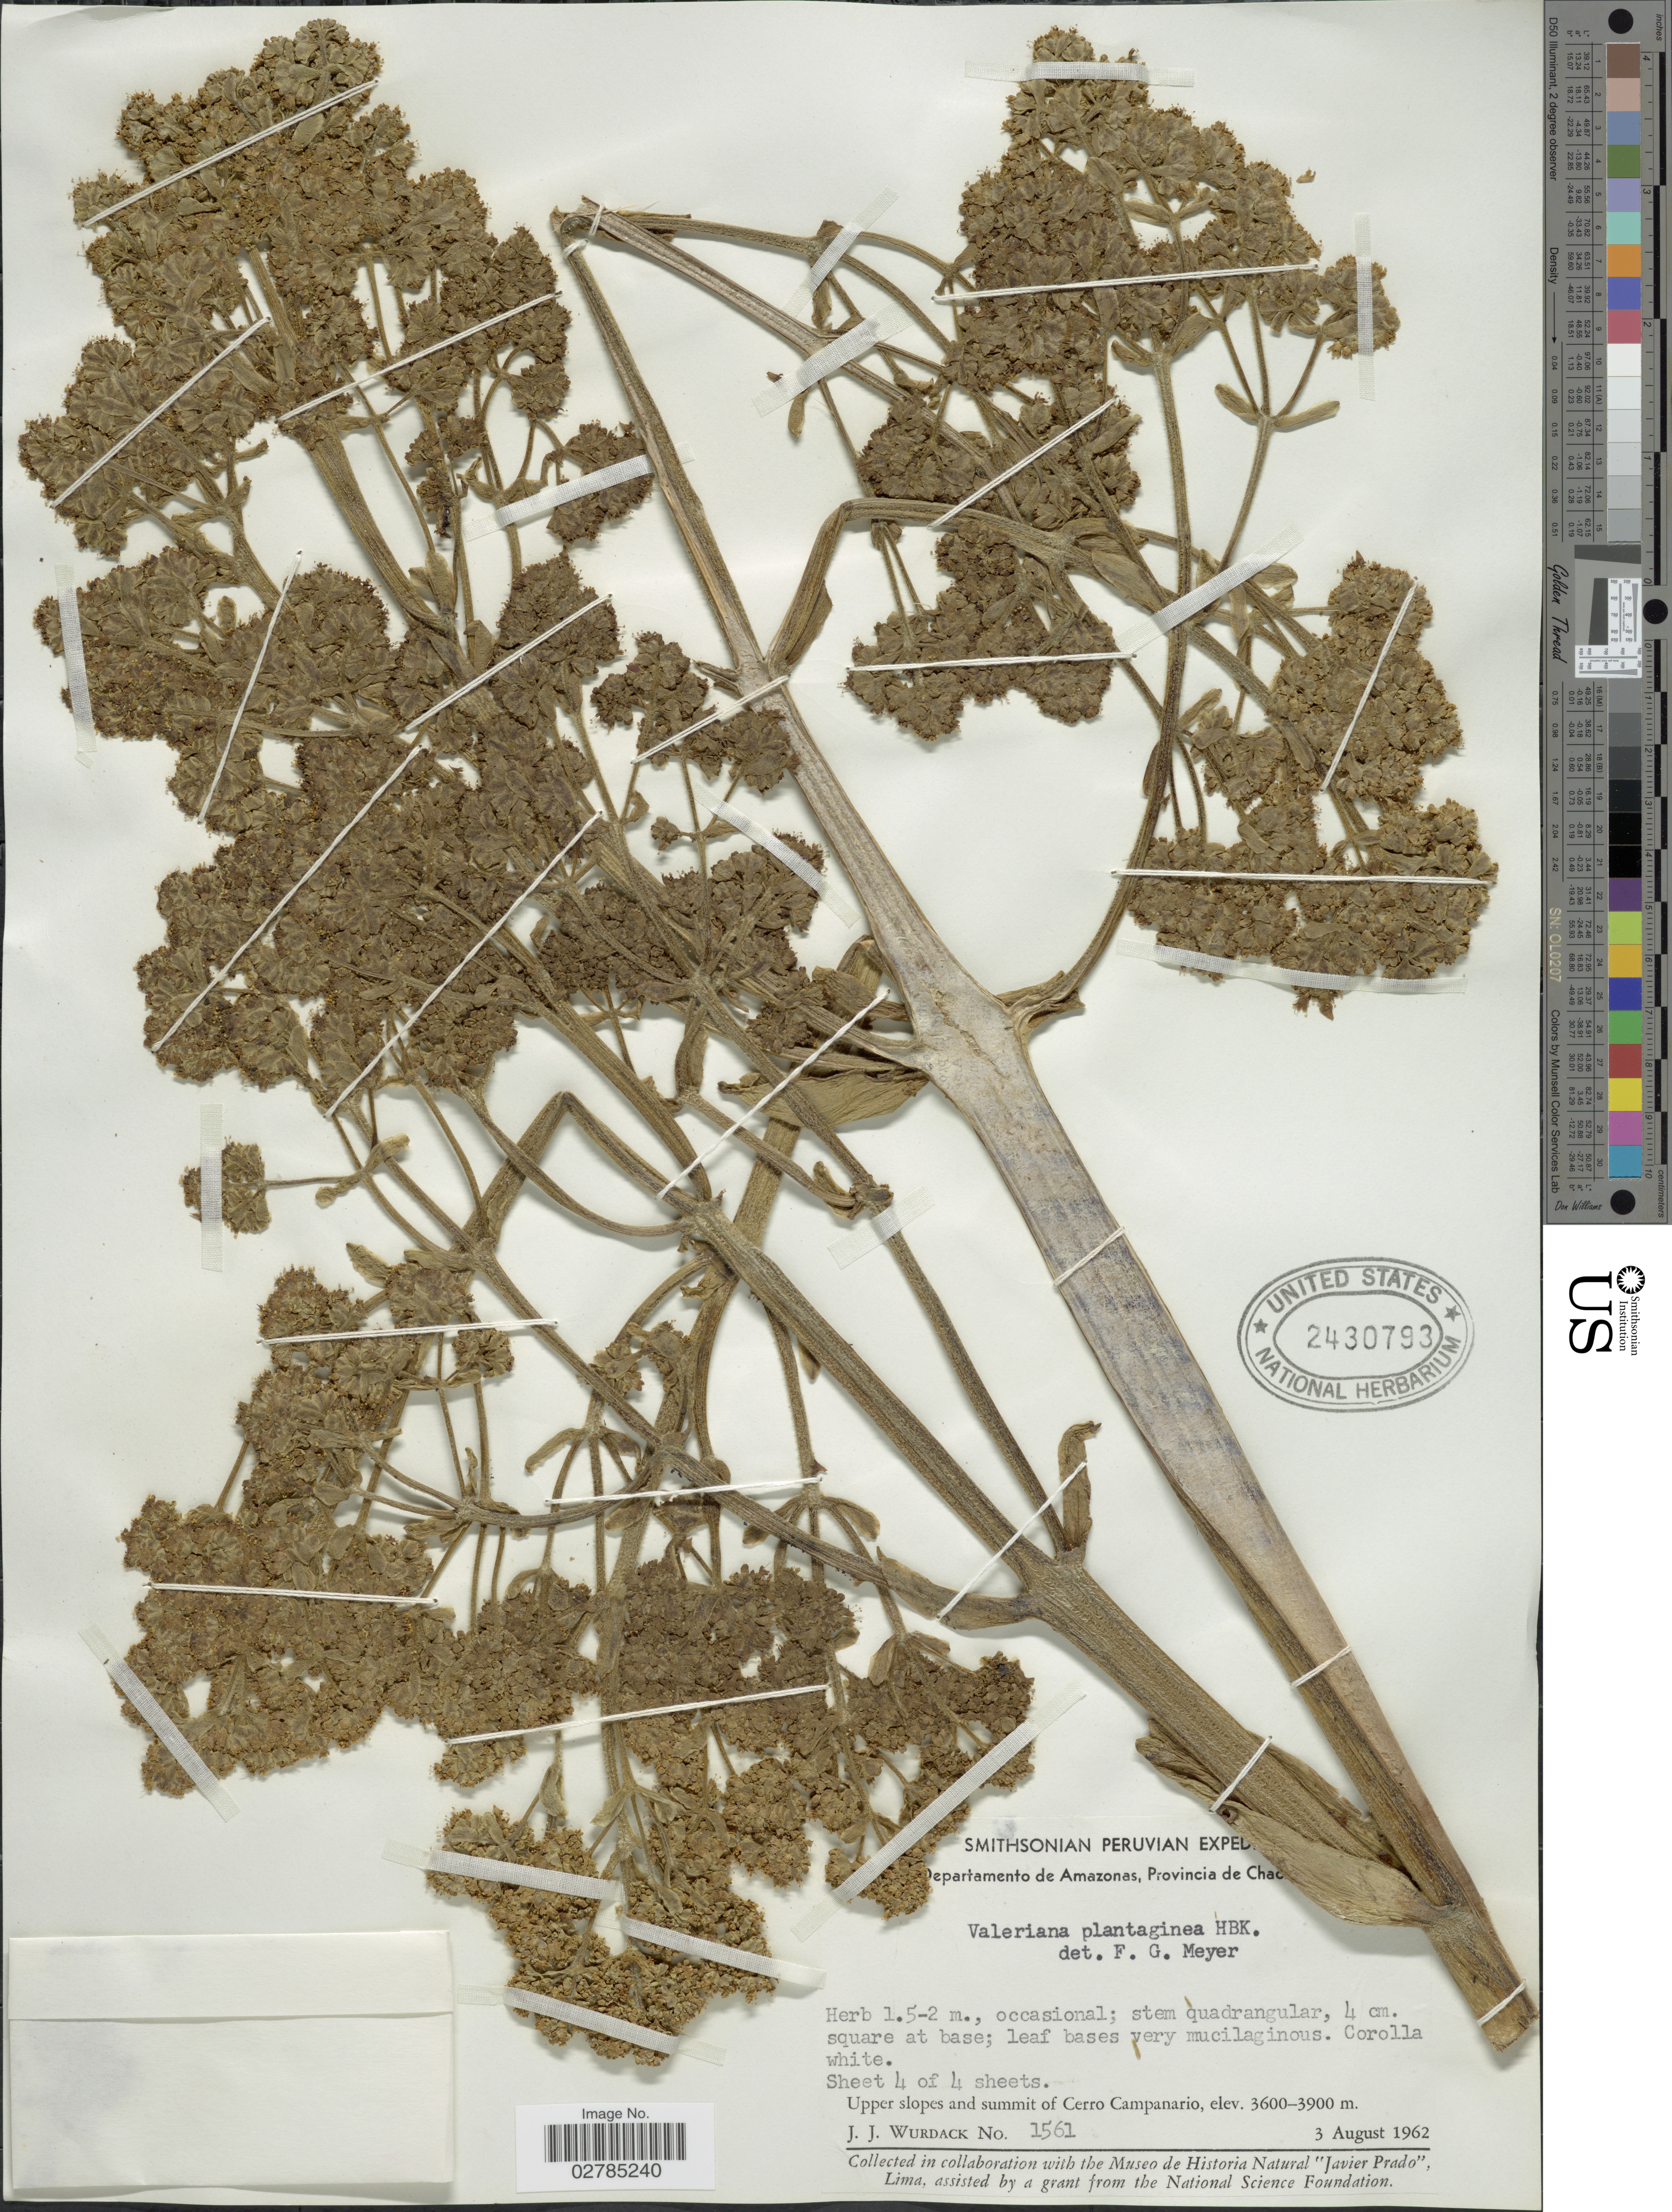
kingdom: Plantae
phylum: Tracheophyta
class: Magnoliopsida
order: Dipsacales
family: Caprifoliaceae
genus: Valeriana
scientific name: Valeriana plantaginea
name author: Kunth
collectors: J. J. Wurdack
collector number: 1561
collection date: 1962-08-03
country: Peru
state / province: Amazonas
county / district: Chachapoyas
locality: Upper slopes and summit of Cerro Campanario.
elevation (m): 3600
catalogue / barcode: US 2430793